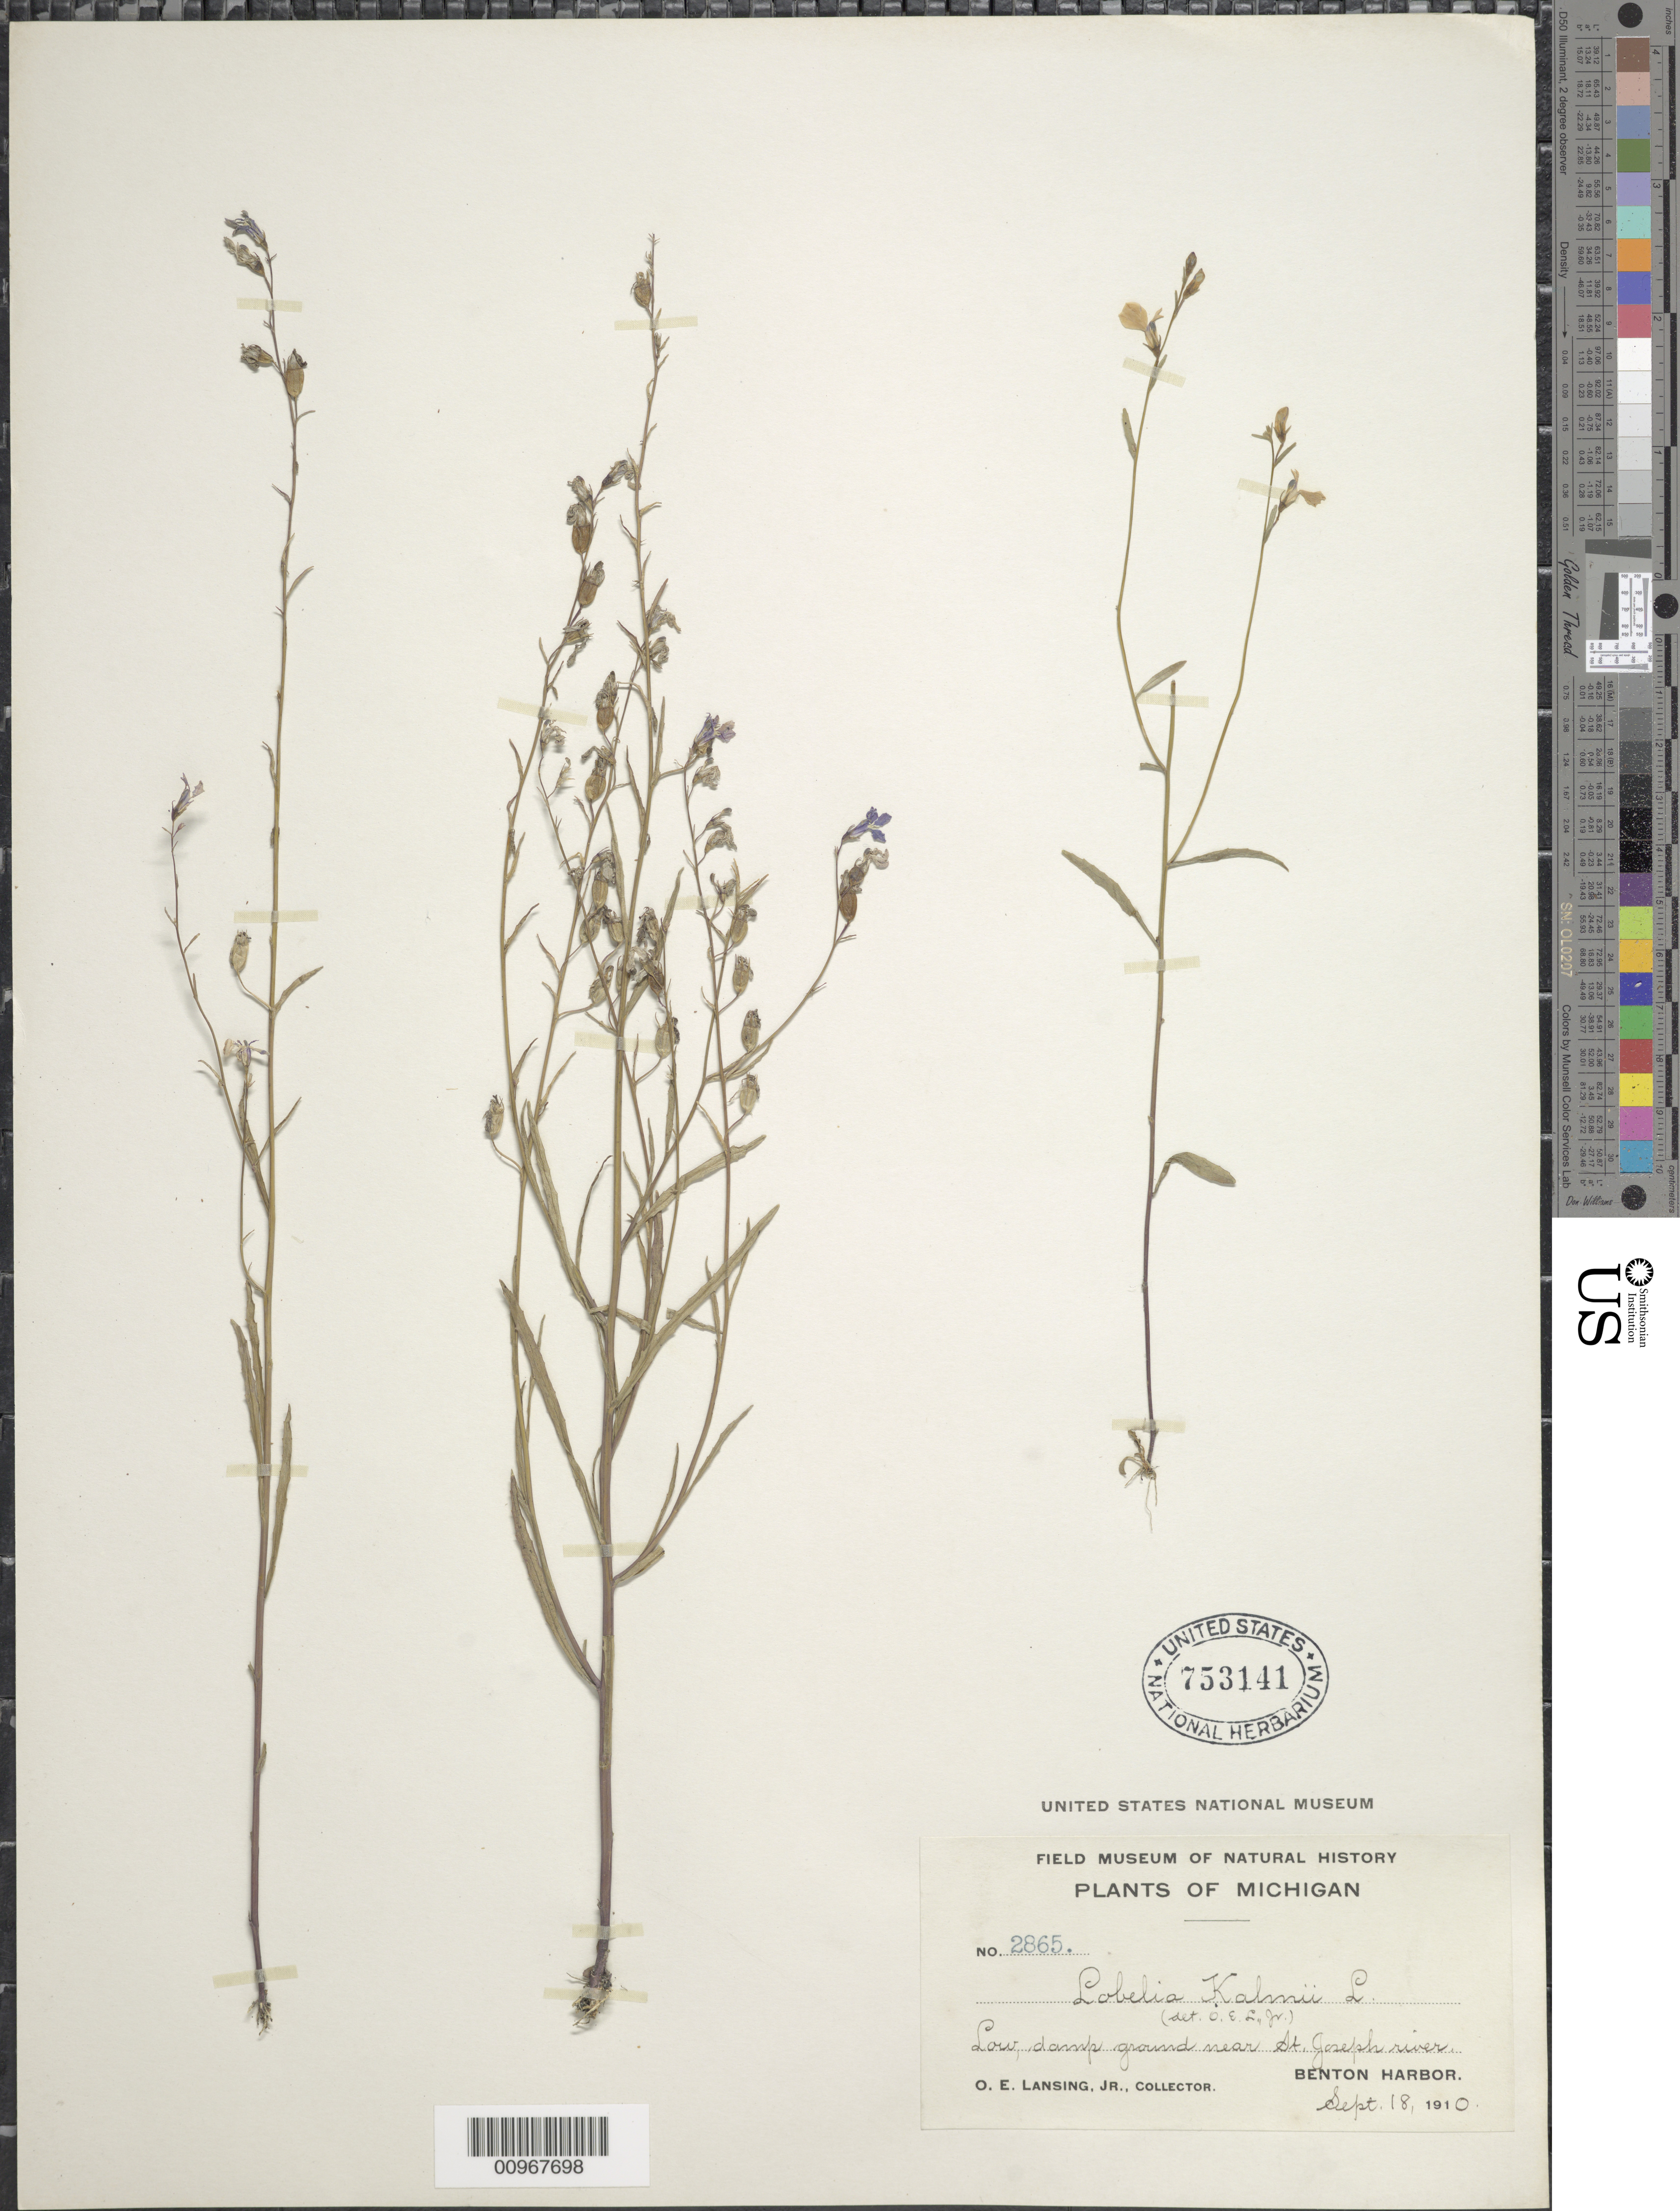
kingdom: Plantae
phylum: Tracheophyta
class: Magnoliopsida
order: Asterales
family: Campanulaceae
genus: Lobelia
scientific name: Lobelia kalmii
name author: L.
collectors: O. E. Lansing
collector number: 2865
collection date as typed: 18 Sep 1910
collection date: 1910-09-18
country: United States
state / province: Michigan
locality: St. Joseph River bank. Benton Harbor.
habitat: low damp ground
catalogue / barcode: US 753141